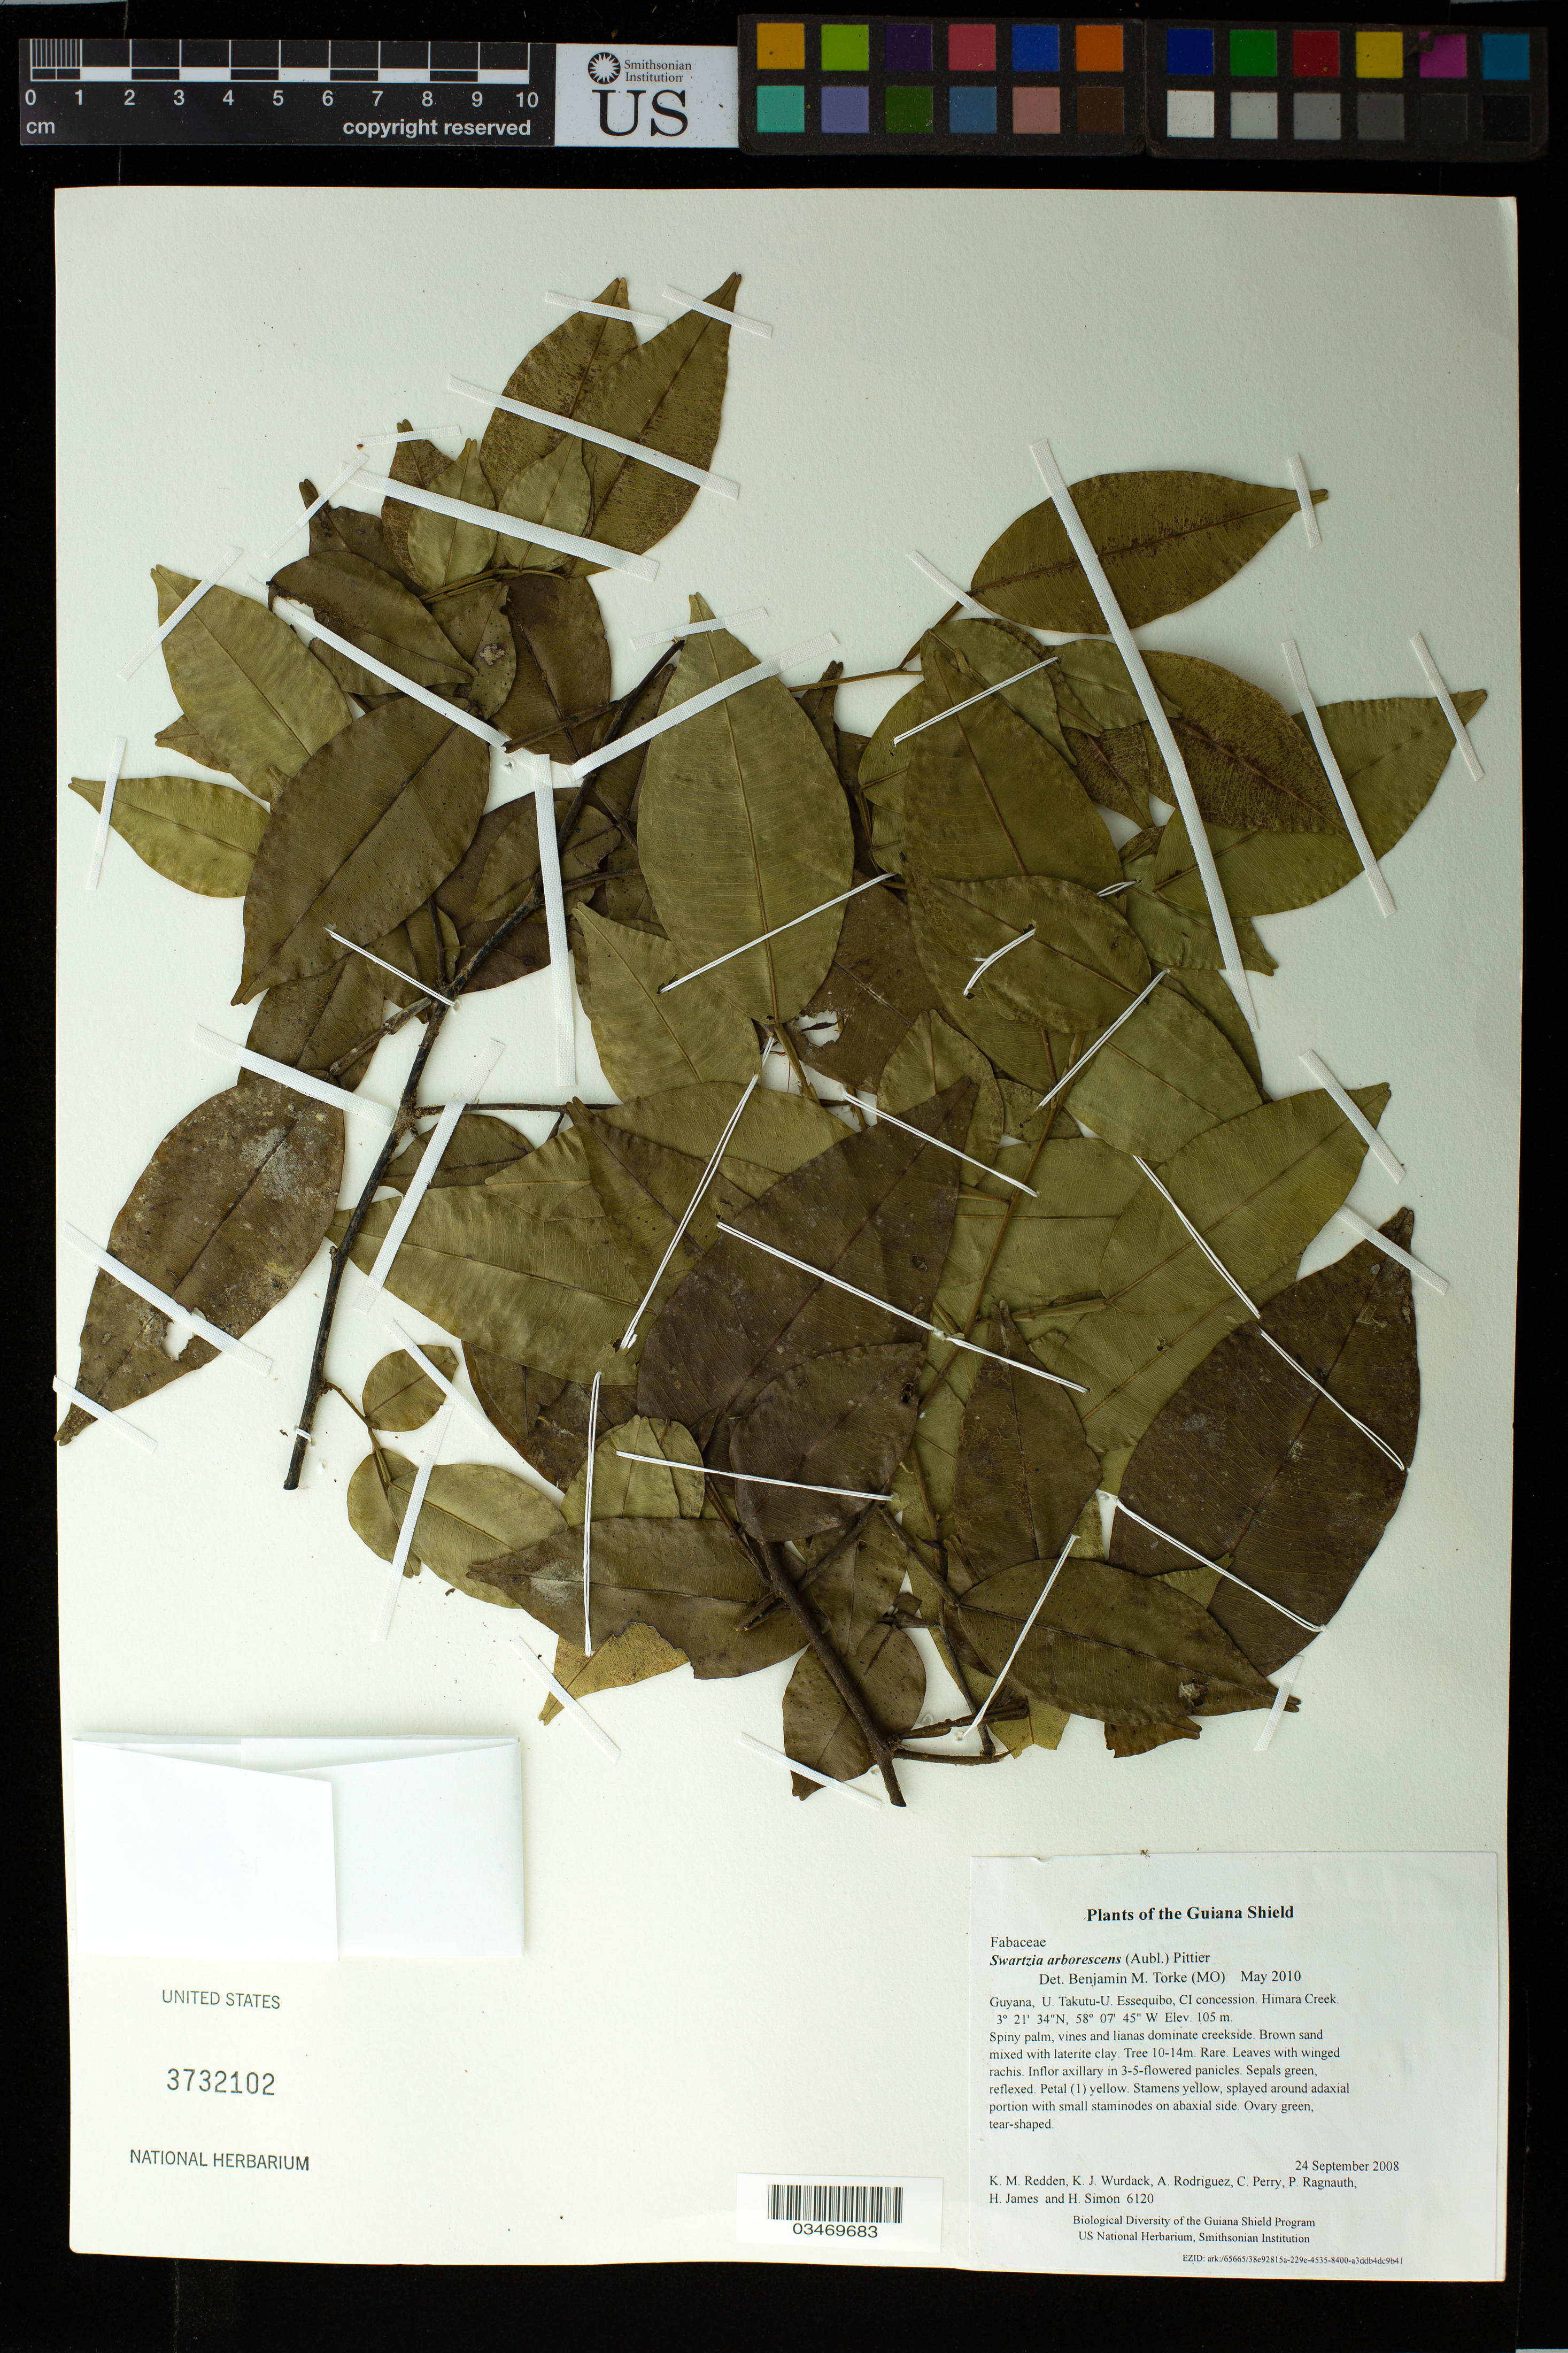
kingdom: Plantae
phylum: Tracheophyta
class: Magnoliopsida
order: Fabales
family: Fabaceae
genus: Swartzia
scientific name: Swartzia arborescens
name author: (Aubl.) Pittier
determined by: Torke, B. M., (MO)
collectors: K. M. Redden, K. Wurdack, A. Rodriguez, C. Perry, P. Ragnauth, H. James & H. Simon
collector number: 6120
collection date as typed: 24 September 2008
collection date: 2008-09-24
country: Guyana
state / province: U. Takutu-U. Essequibo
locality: CI concession. Himara Creek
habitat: Spiny palm, vines and lianas dominate creekside. Brown sand mixed with laterite clay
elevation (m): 105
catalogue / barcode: US 3732102